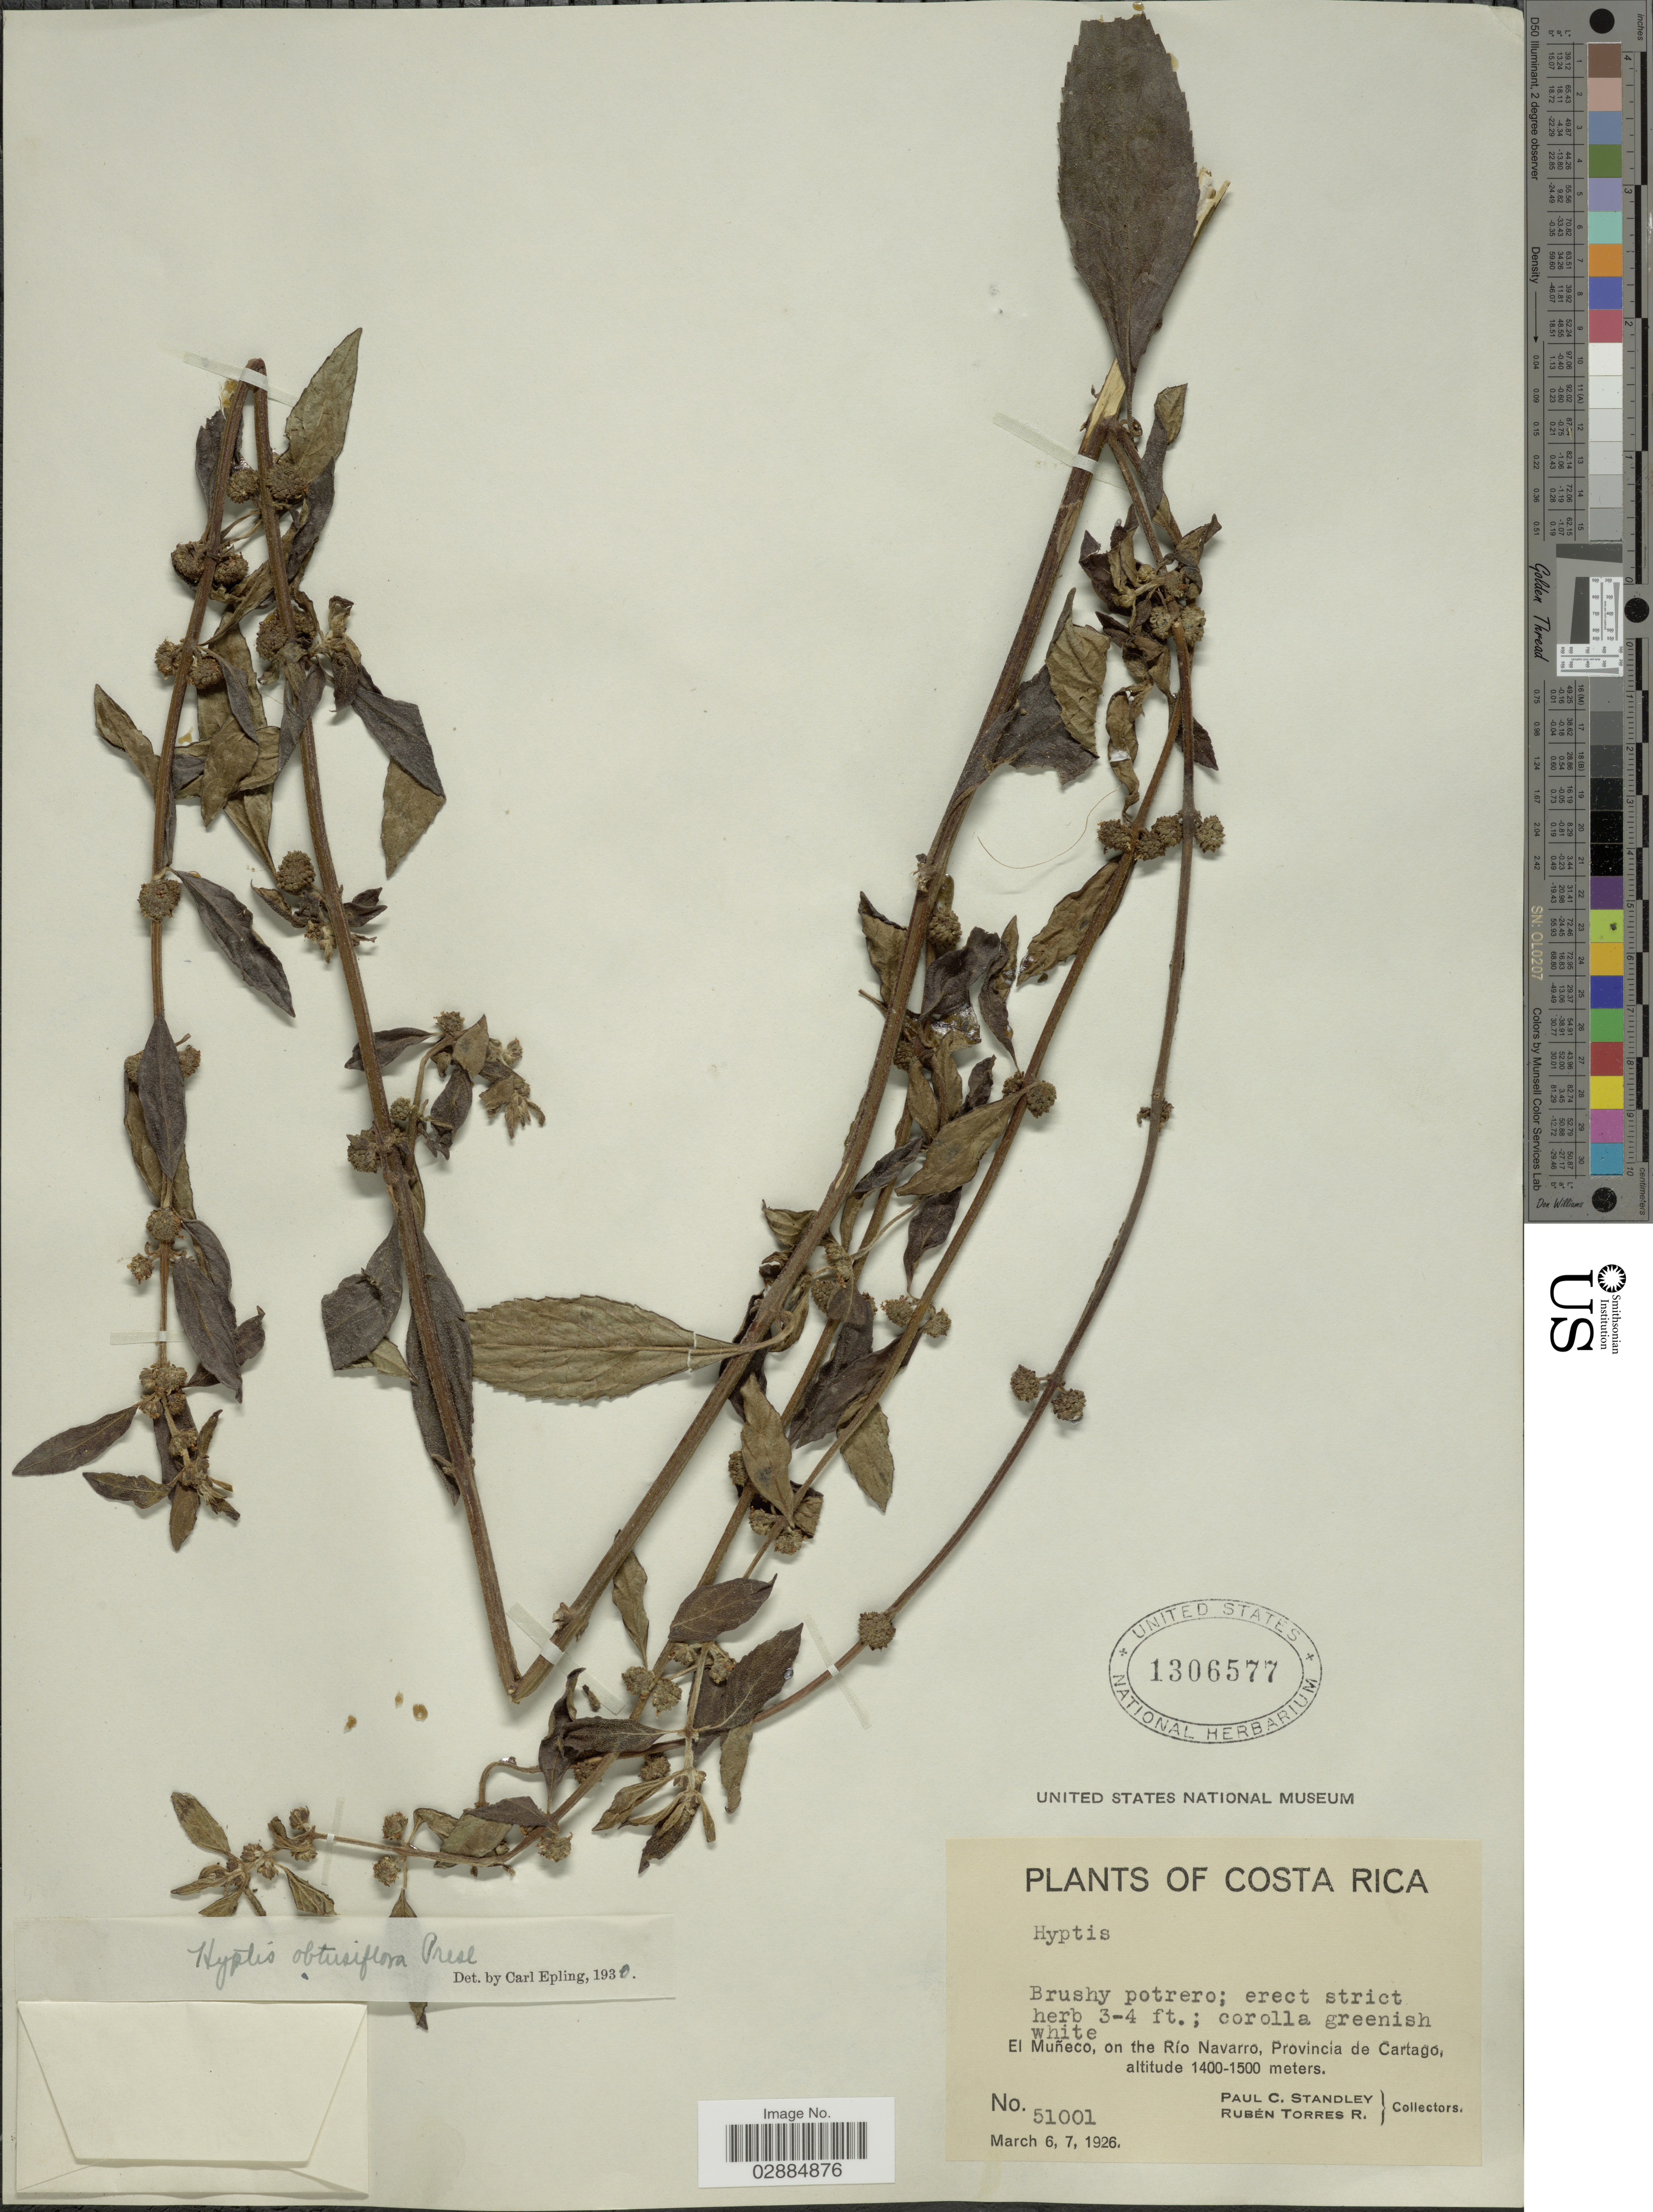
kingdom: Plantae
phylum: Tracheophyta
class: Magnoliopsida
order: Lamiales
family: Lamiaceae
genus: Hyptis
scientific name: Hyptis obtusiflora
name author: C. Presl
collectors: P. C. Standley & R. Torres Rojas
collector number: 51001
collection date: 1926-03-06/1926-03-07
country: Costa Rica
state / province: Cartago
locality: El Muñeco, on the Río Navarro, Provincia de Cartago.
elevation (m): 1400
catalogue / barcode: US 1306577